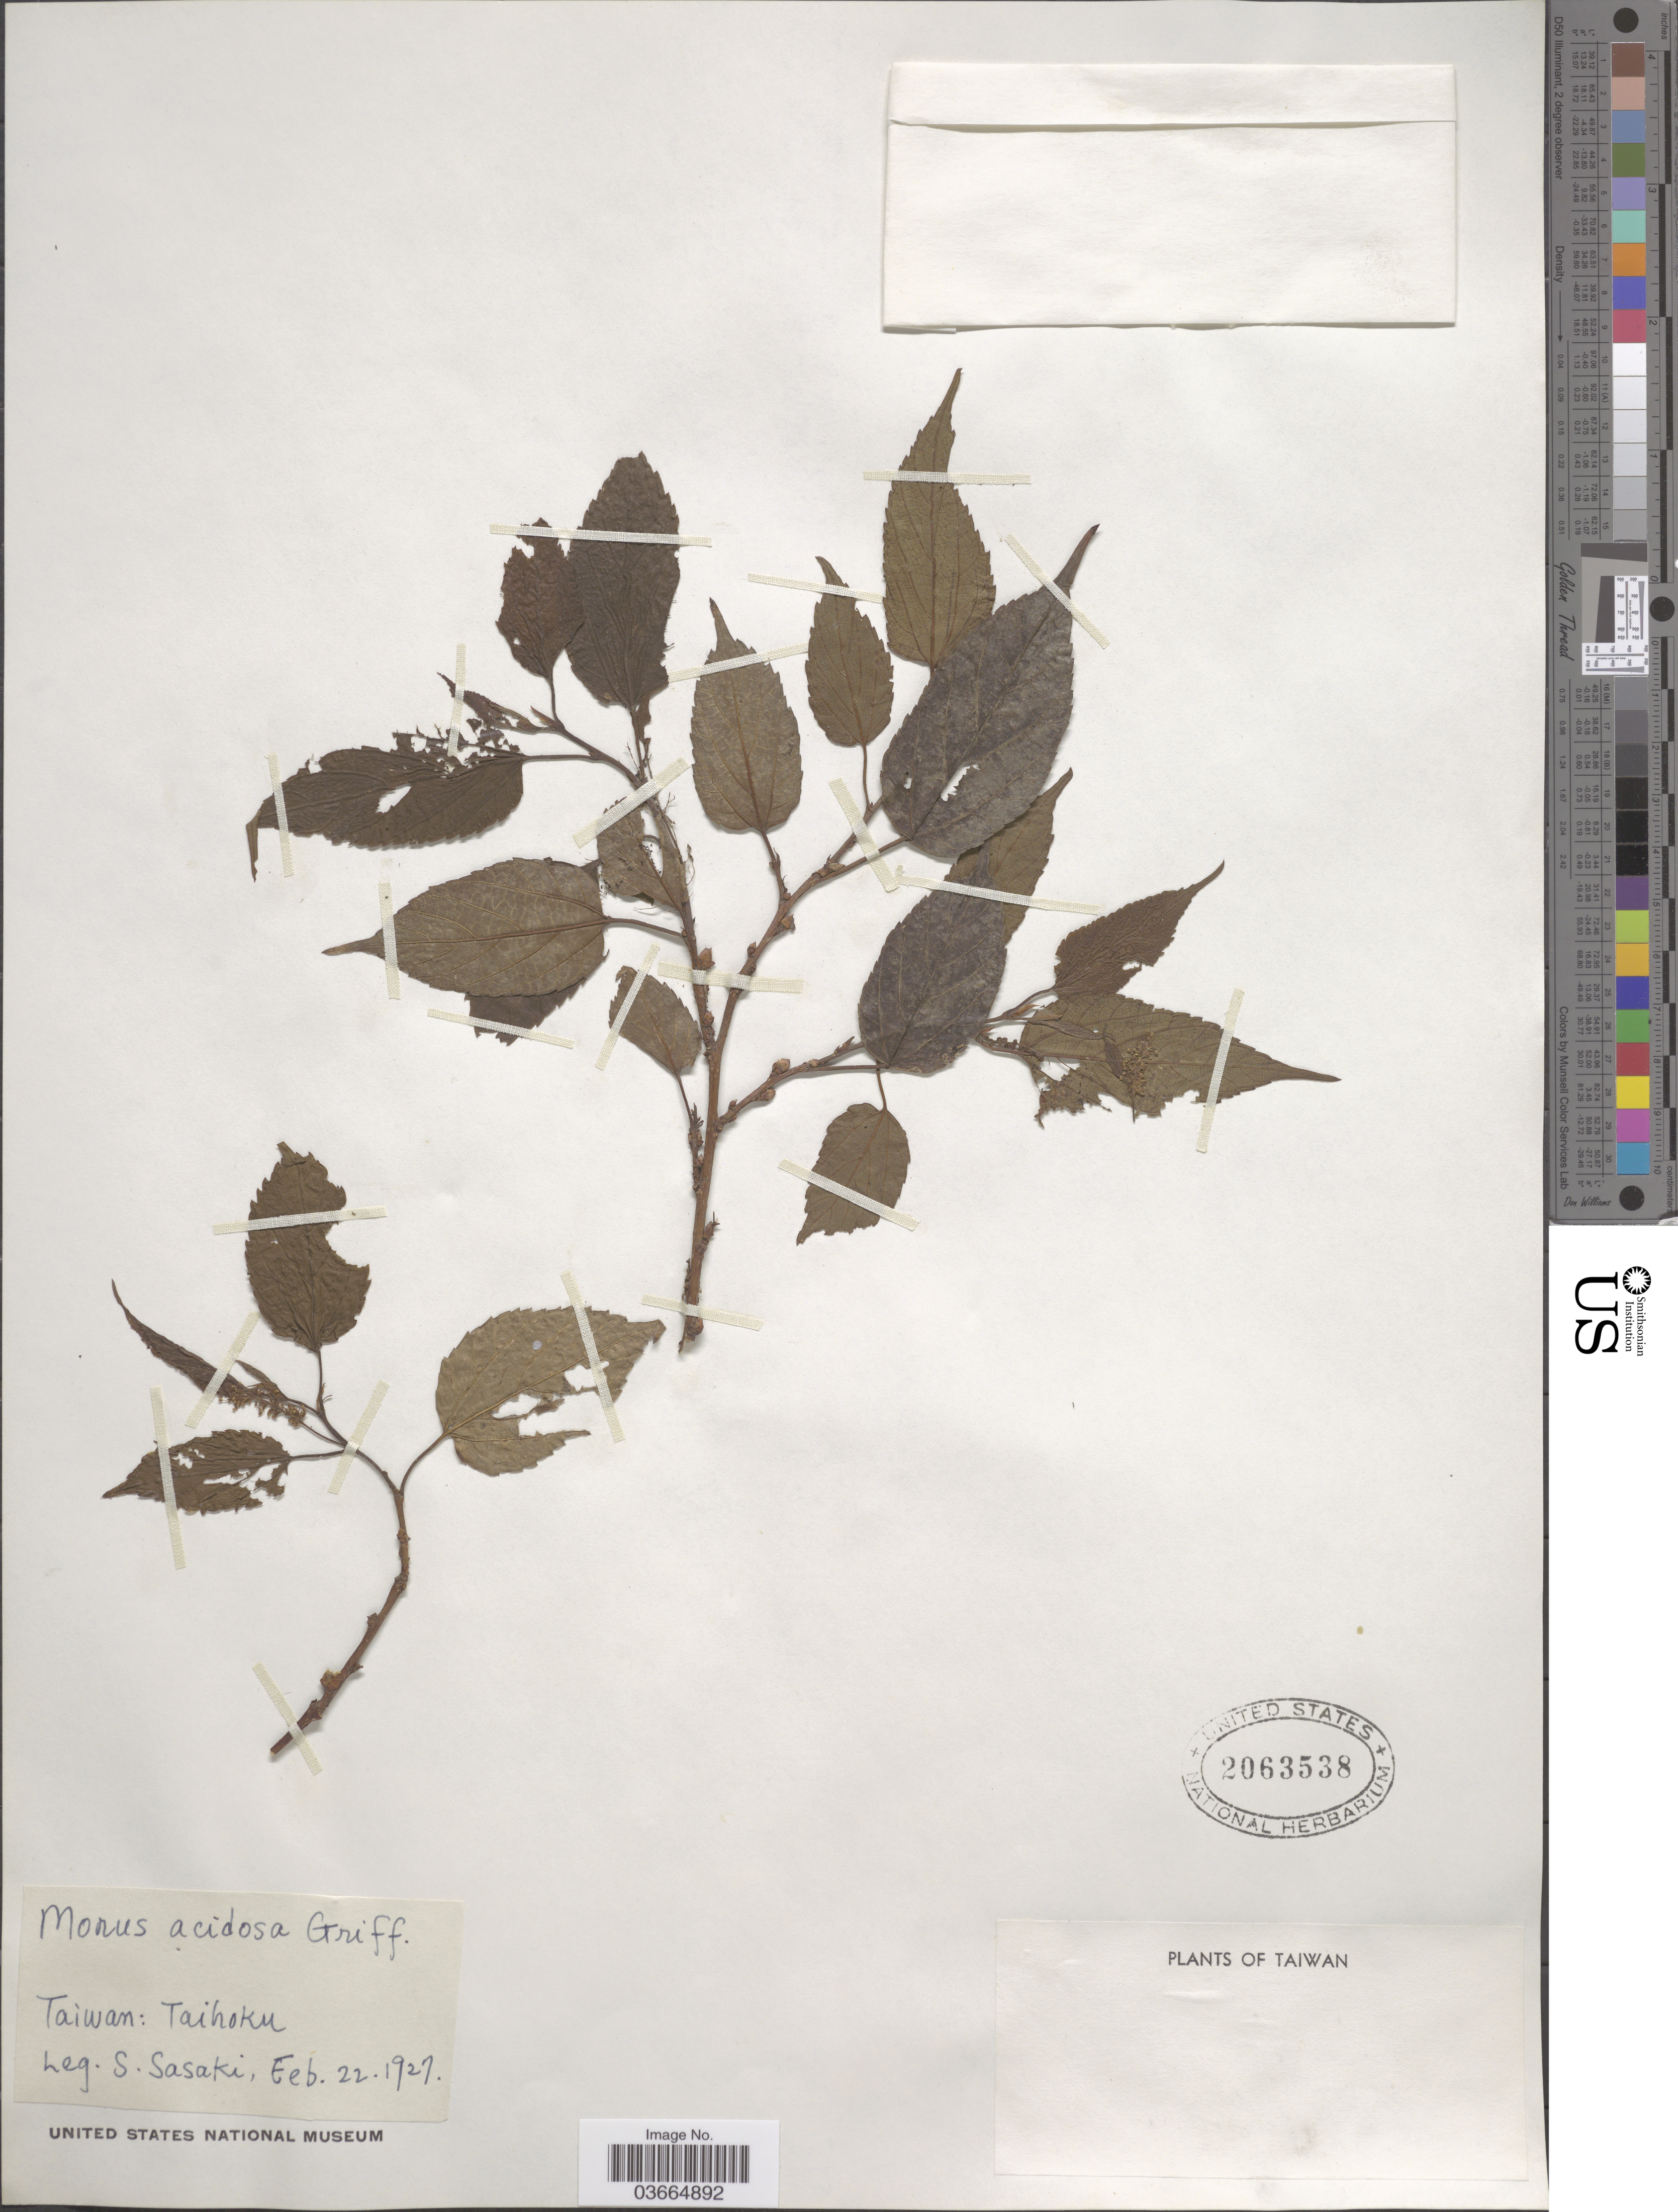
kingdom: Plantae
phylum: Tracheophyta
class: Magnoliopsida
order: Rosales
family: Moraceae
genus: Morus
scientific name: Morus acidosa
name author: Griff.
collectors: S. Sasaki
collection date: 1927-02-22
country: Taiwan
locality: Taihoku.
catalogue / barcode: US 2063538